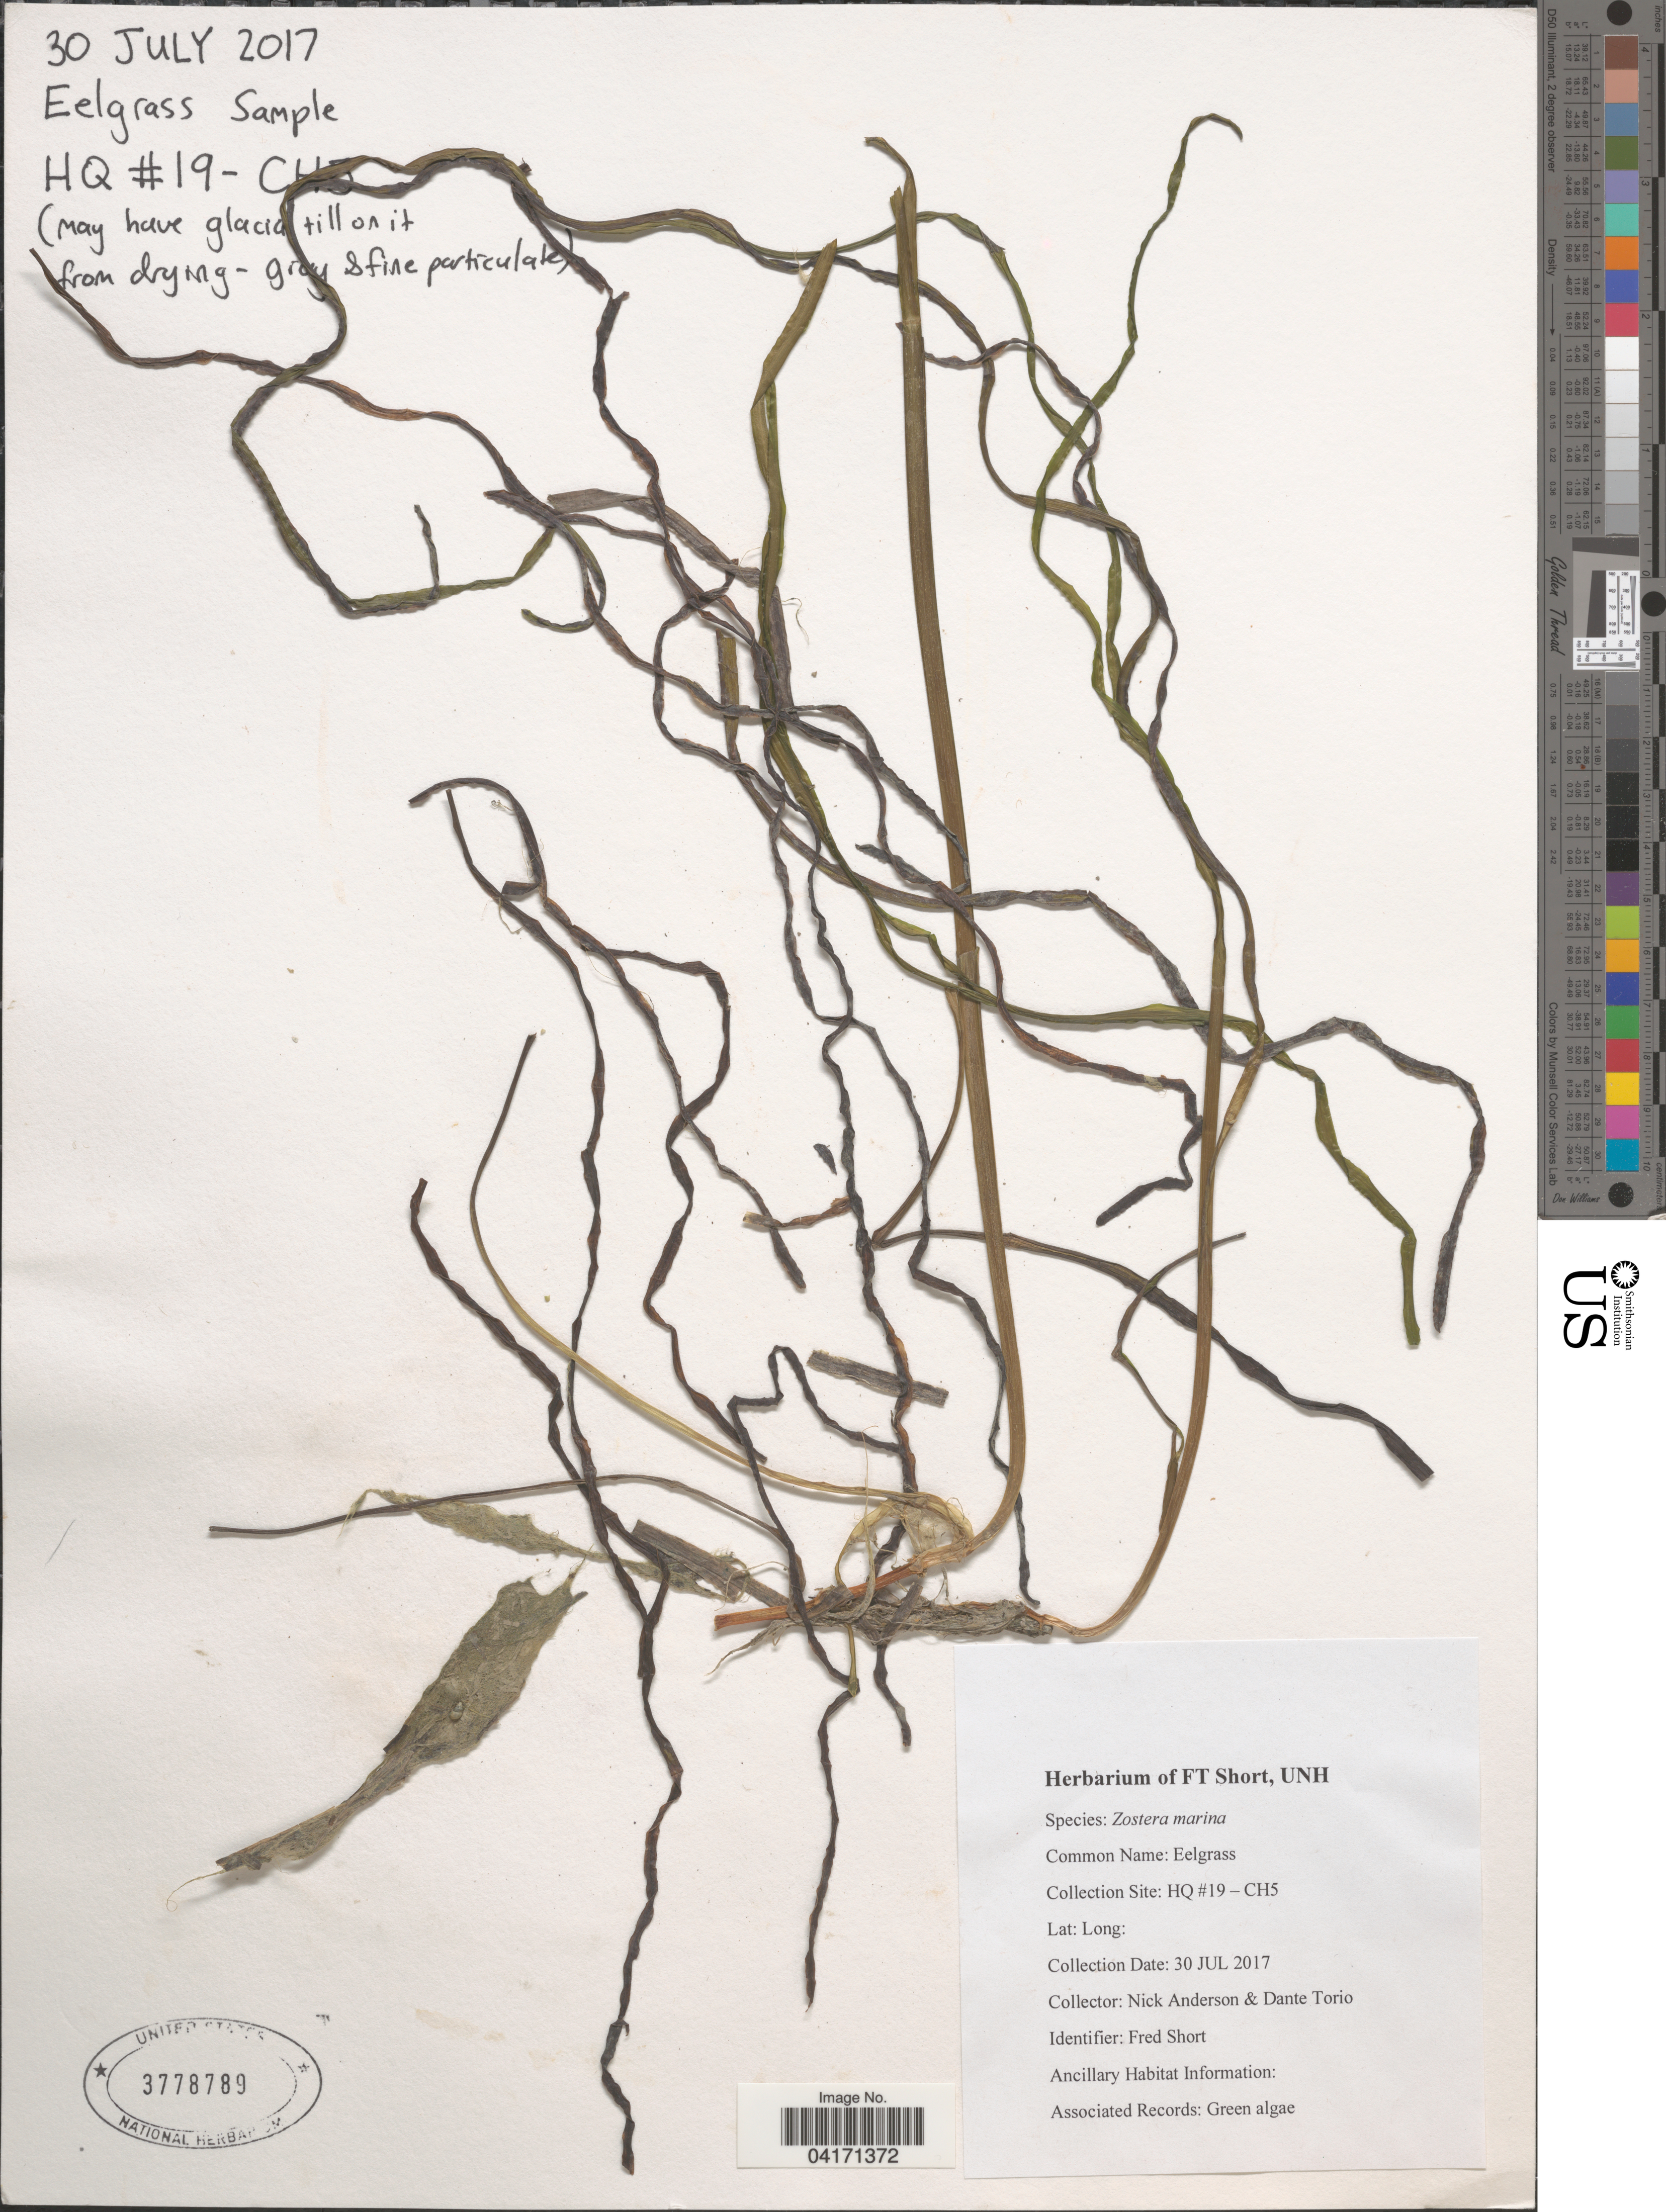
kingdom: Plantae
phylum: Tracheophyta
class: Liliopsida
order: Alismatales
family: Zosteraceae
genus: Zostera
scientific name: Zostera marina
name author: L.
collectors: N. Anderson & D. Torio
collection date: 2017-07-30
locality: HQ #19 - CH5.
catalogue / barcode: US 3778789